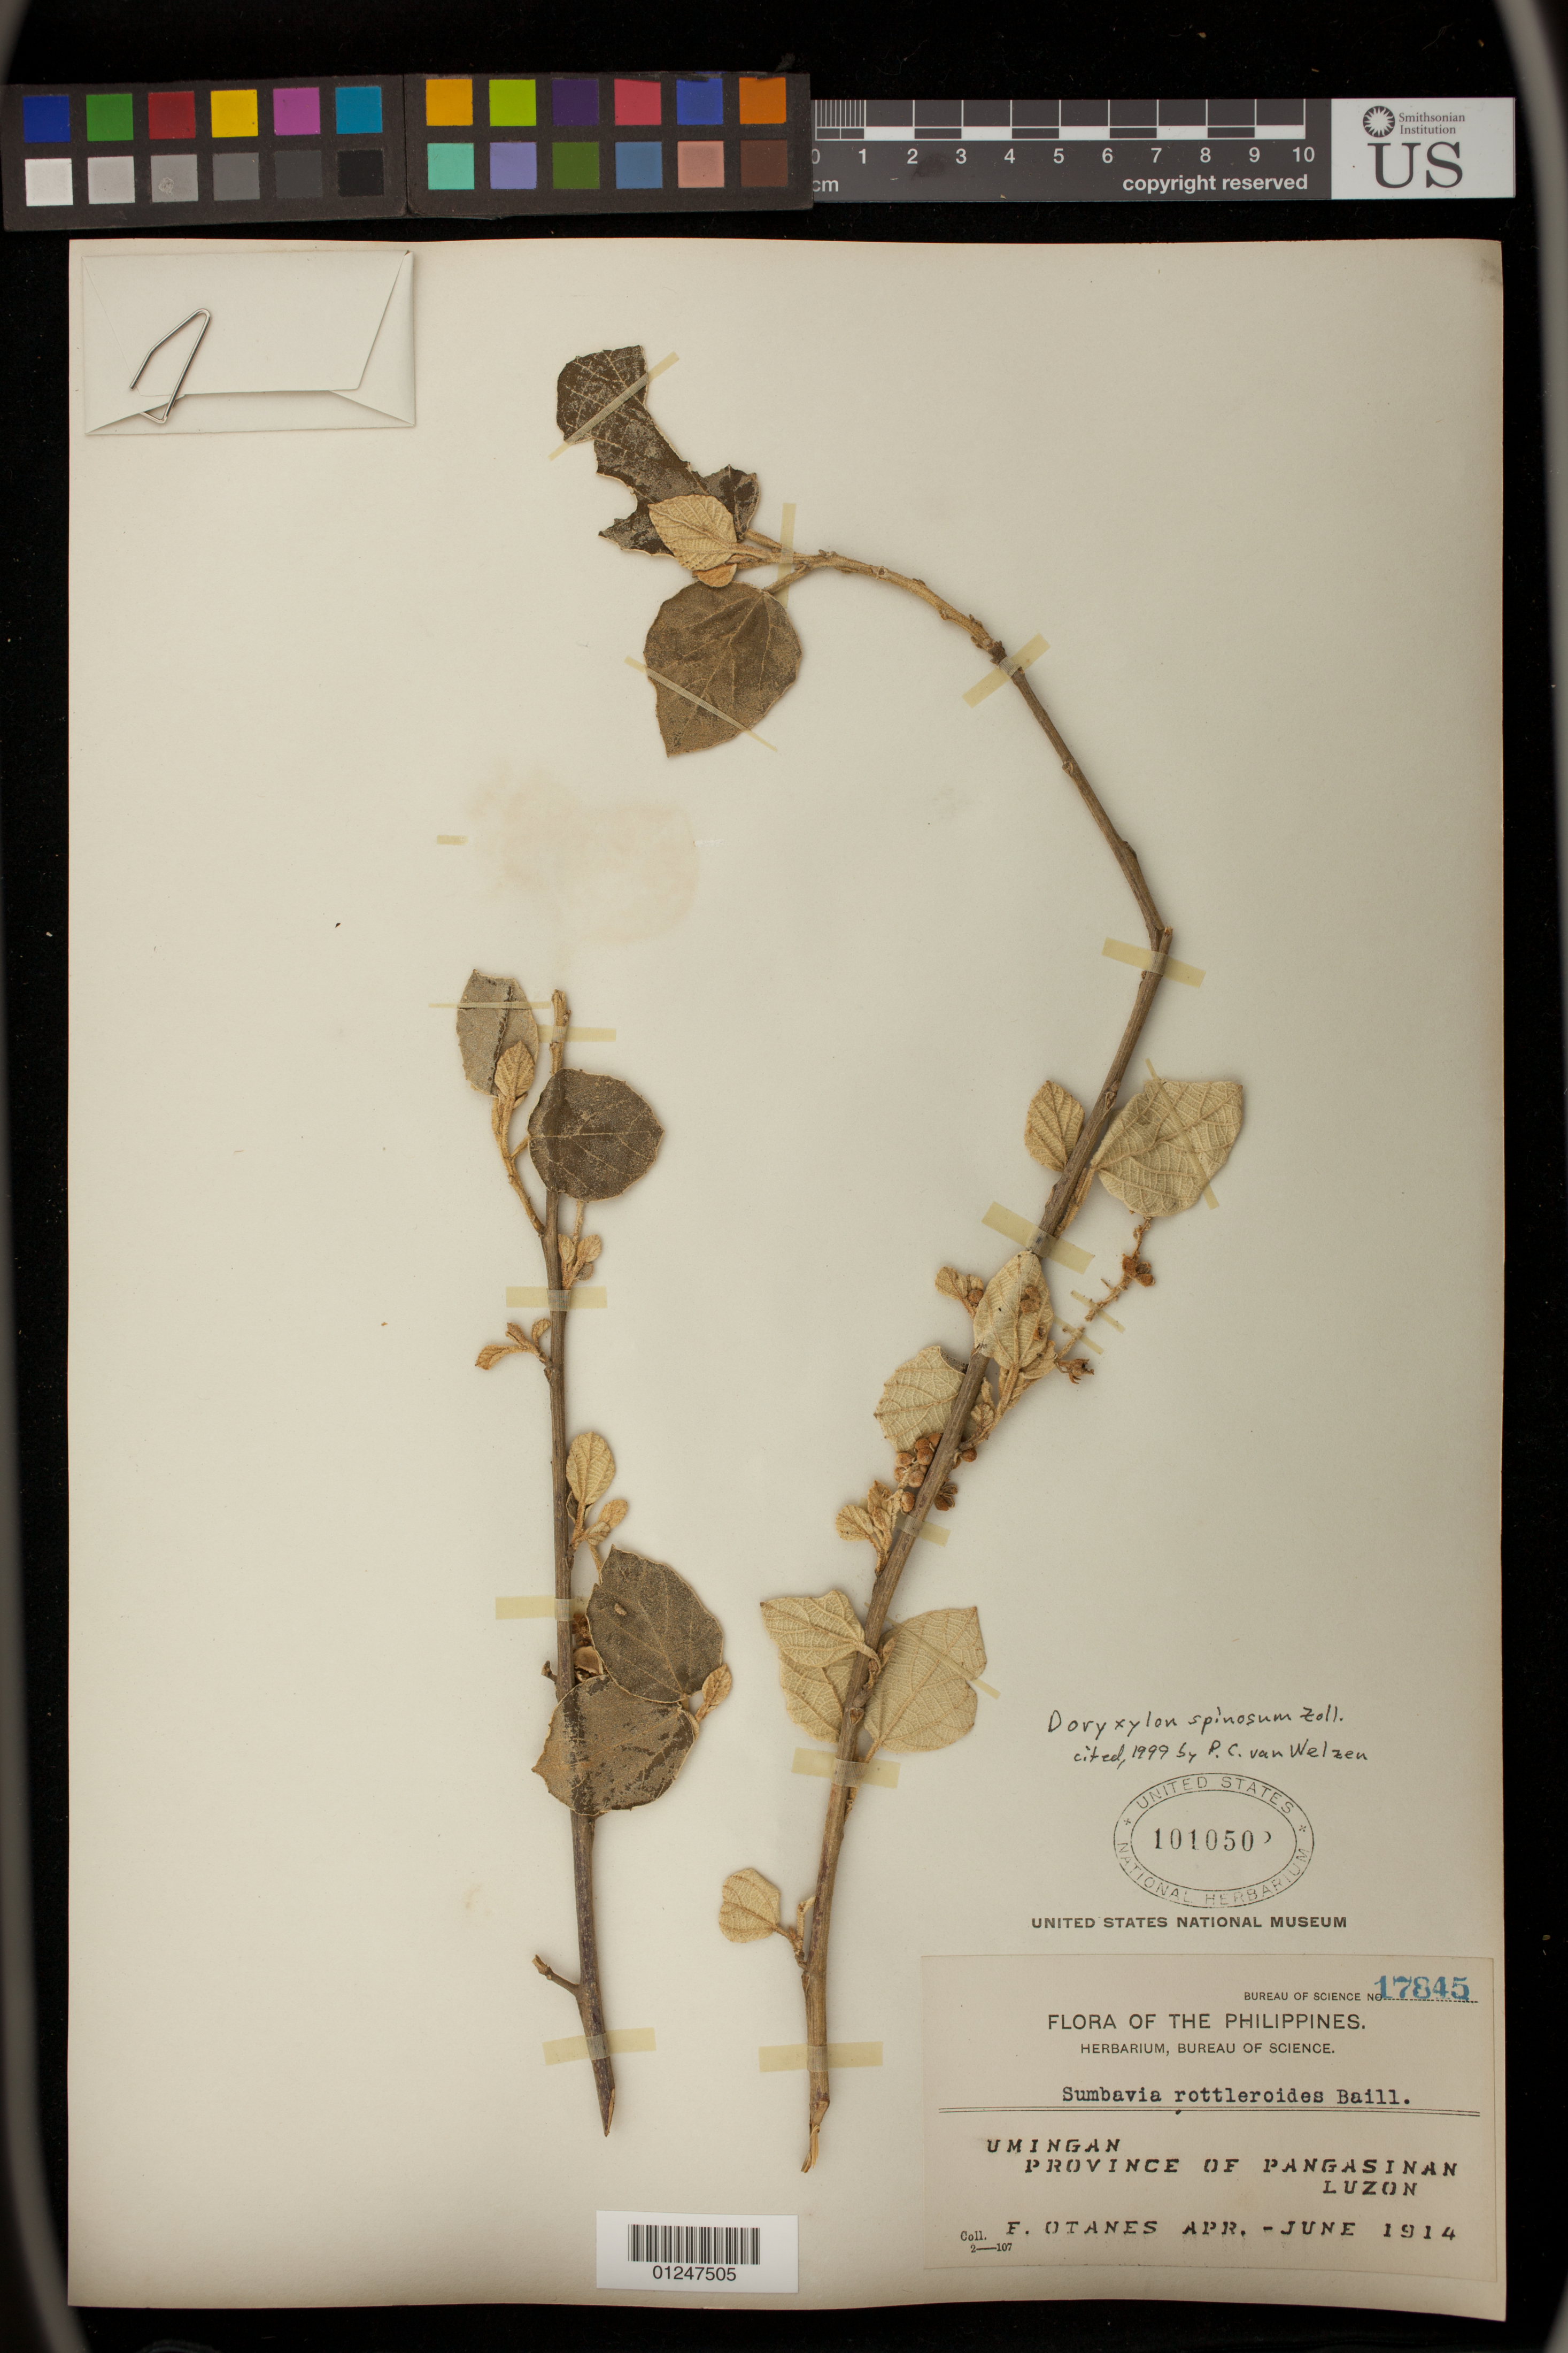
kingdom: Plantae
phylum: Tracheophyta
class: Magnoliopsida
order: Malpighiales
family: Euphorbiaceae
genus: Doryxylon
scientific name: Doryxylon spinosum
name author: Zoll.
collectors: F. Otanes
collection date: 1914-04-01/1914-06-01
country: Philippines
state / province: Ilocos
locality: Umingan, Pangasinan Province, Luzon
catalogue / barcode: US 101050?